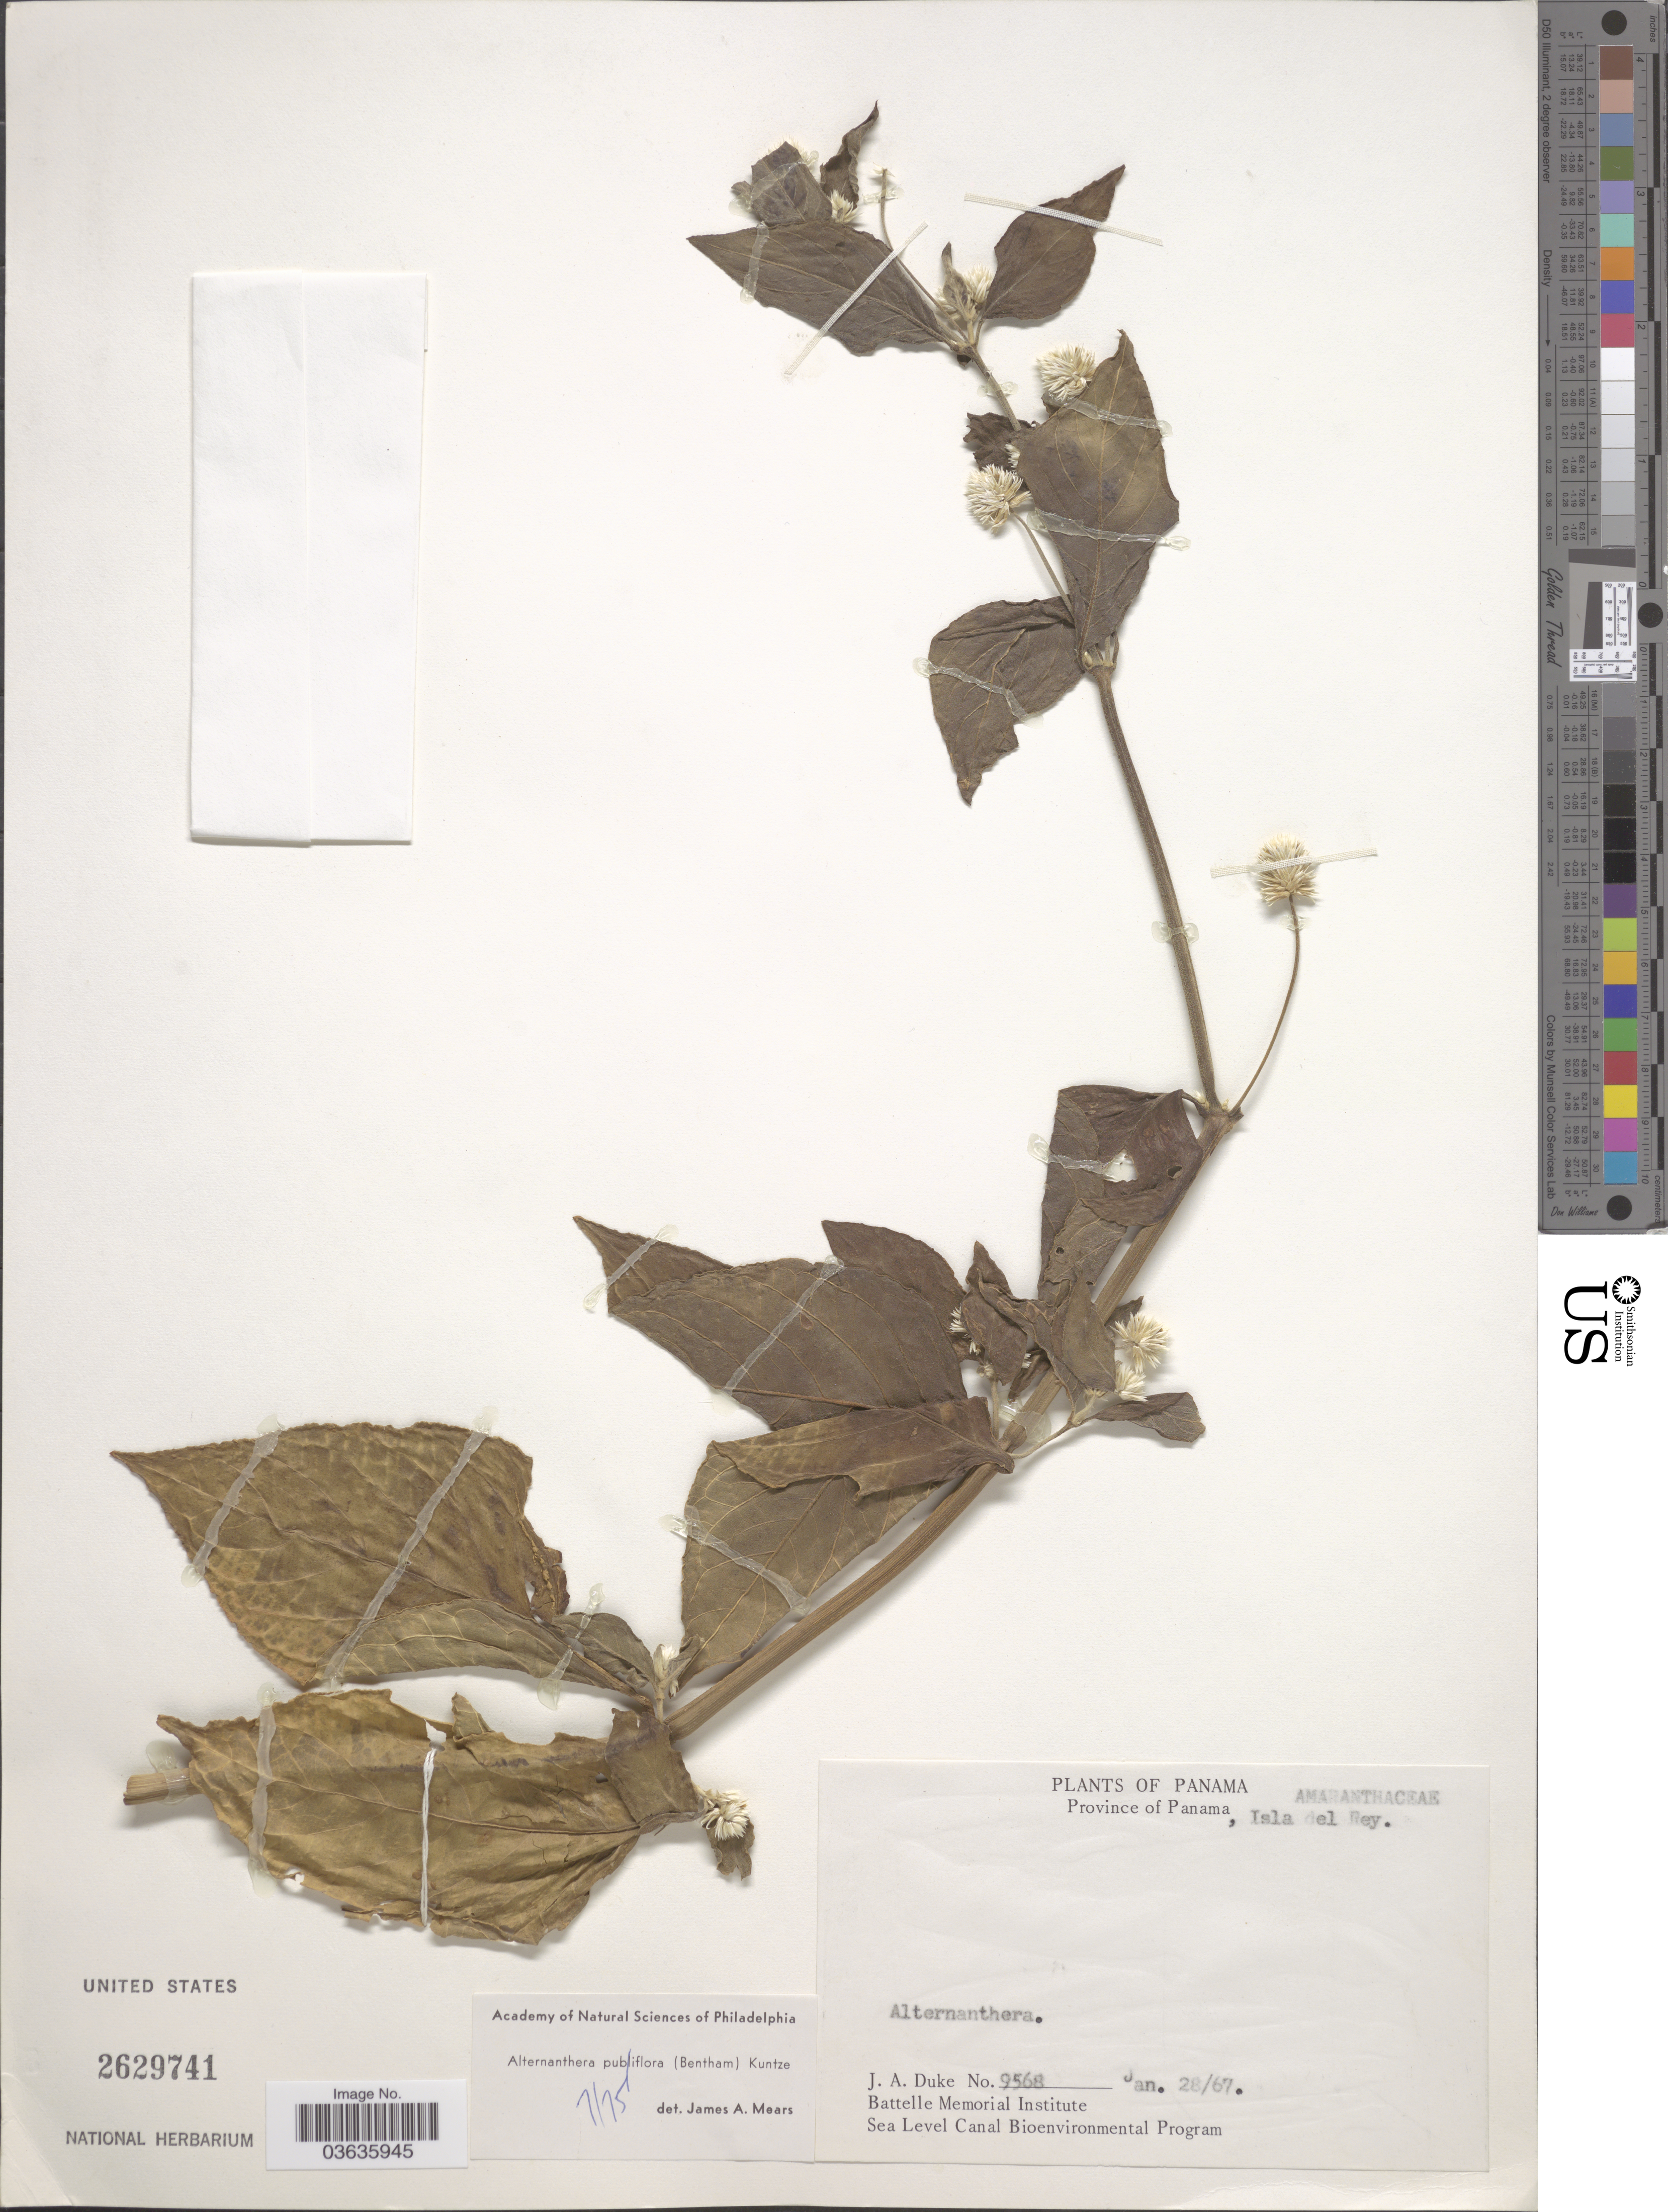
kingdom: Plantae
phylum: Tracheophyta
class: Magnoliopsida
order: Caryophyllales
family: Amaranthaceae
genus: Alternanthera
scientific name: Alternanthera pubiflora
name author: (Benth.) Kuntze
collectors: J. A. Duke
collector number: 9568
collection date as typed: Transcribed d/m/y: 28/1/67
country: Panama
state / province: Panamá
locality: Isla del Rey.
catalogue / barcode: US 2629741